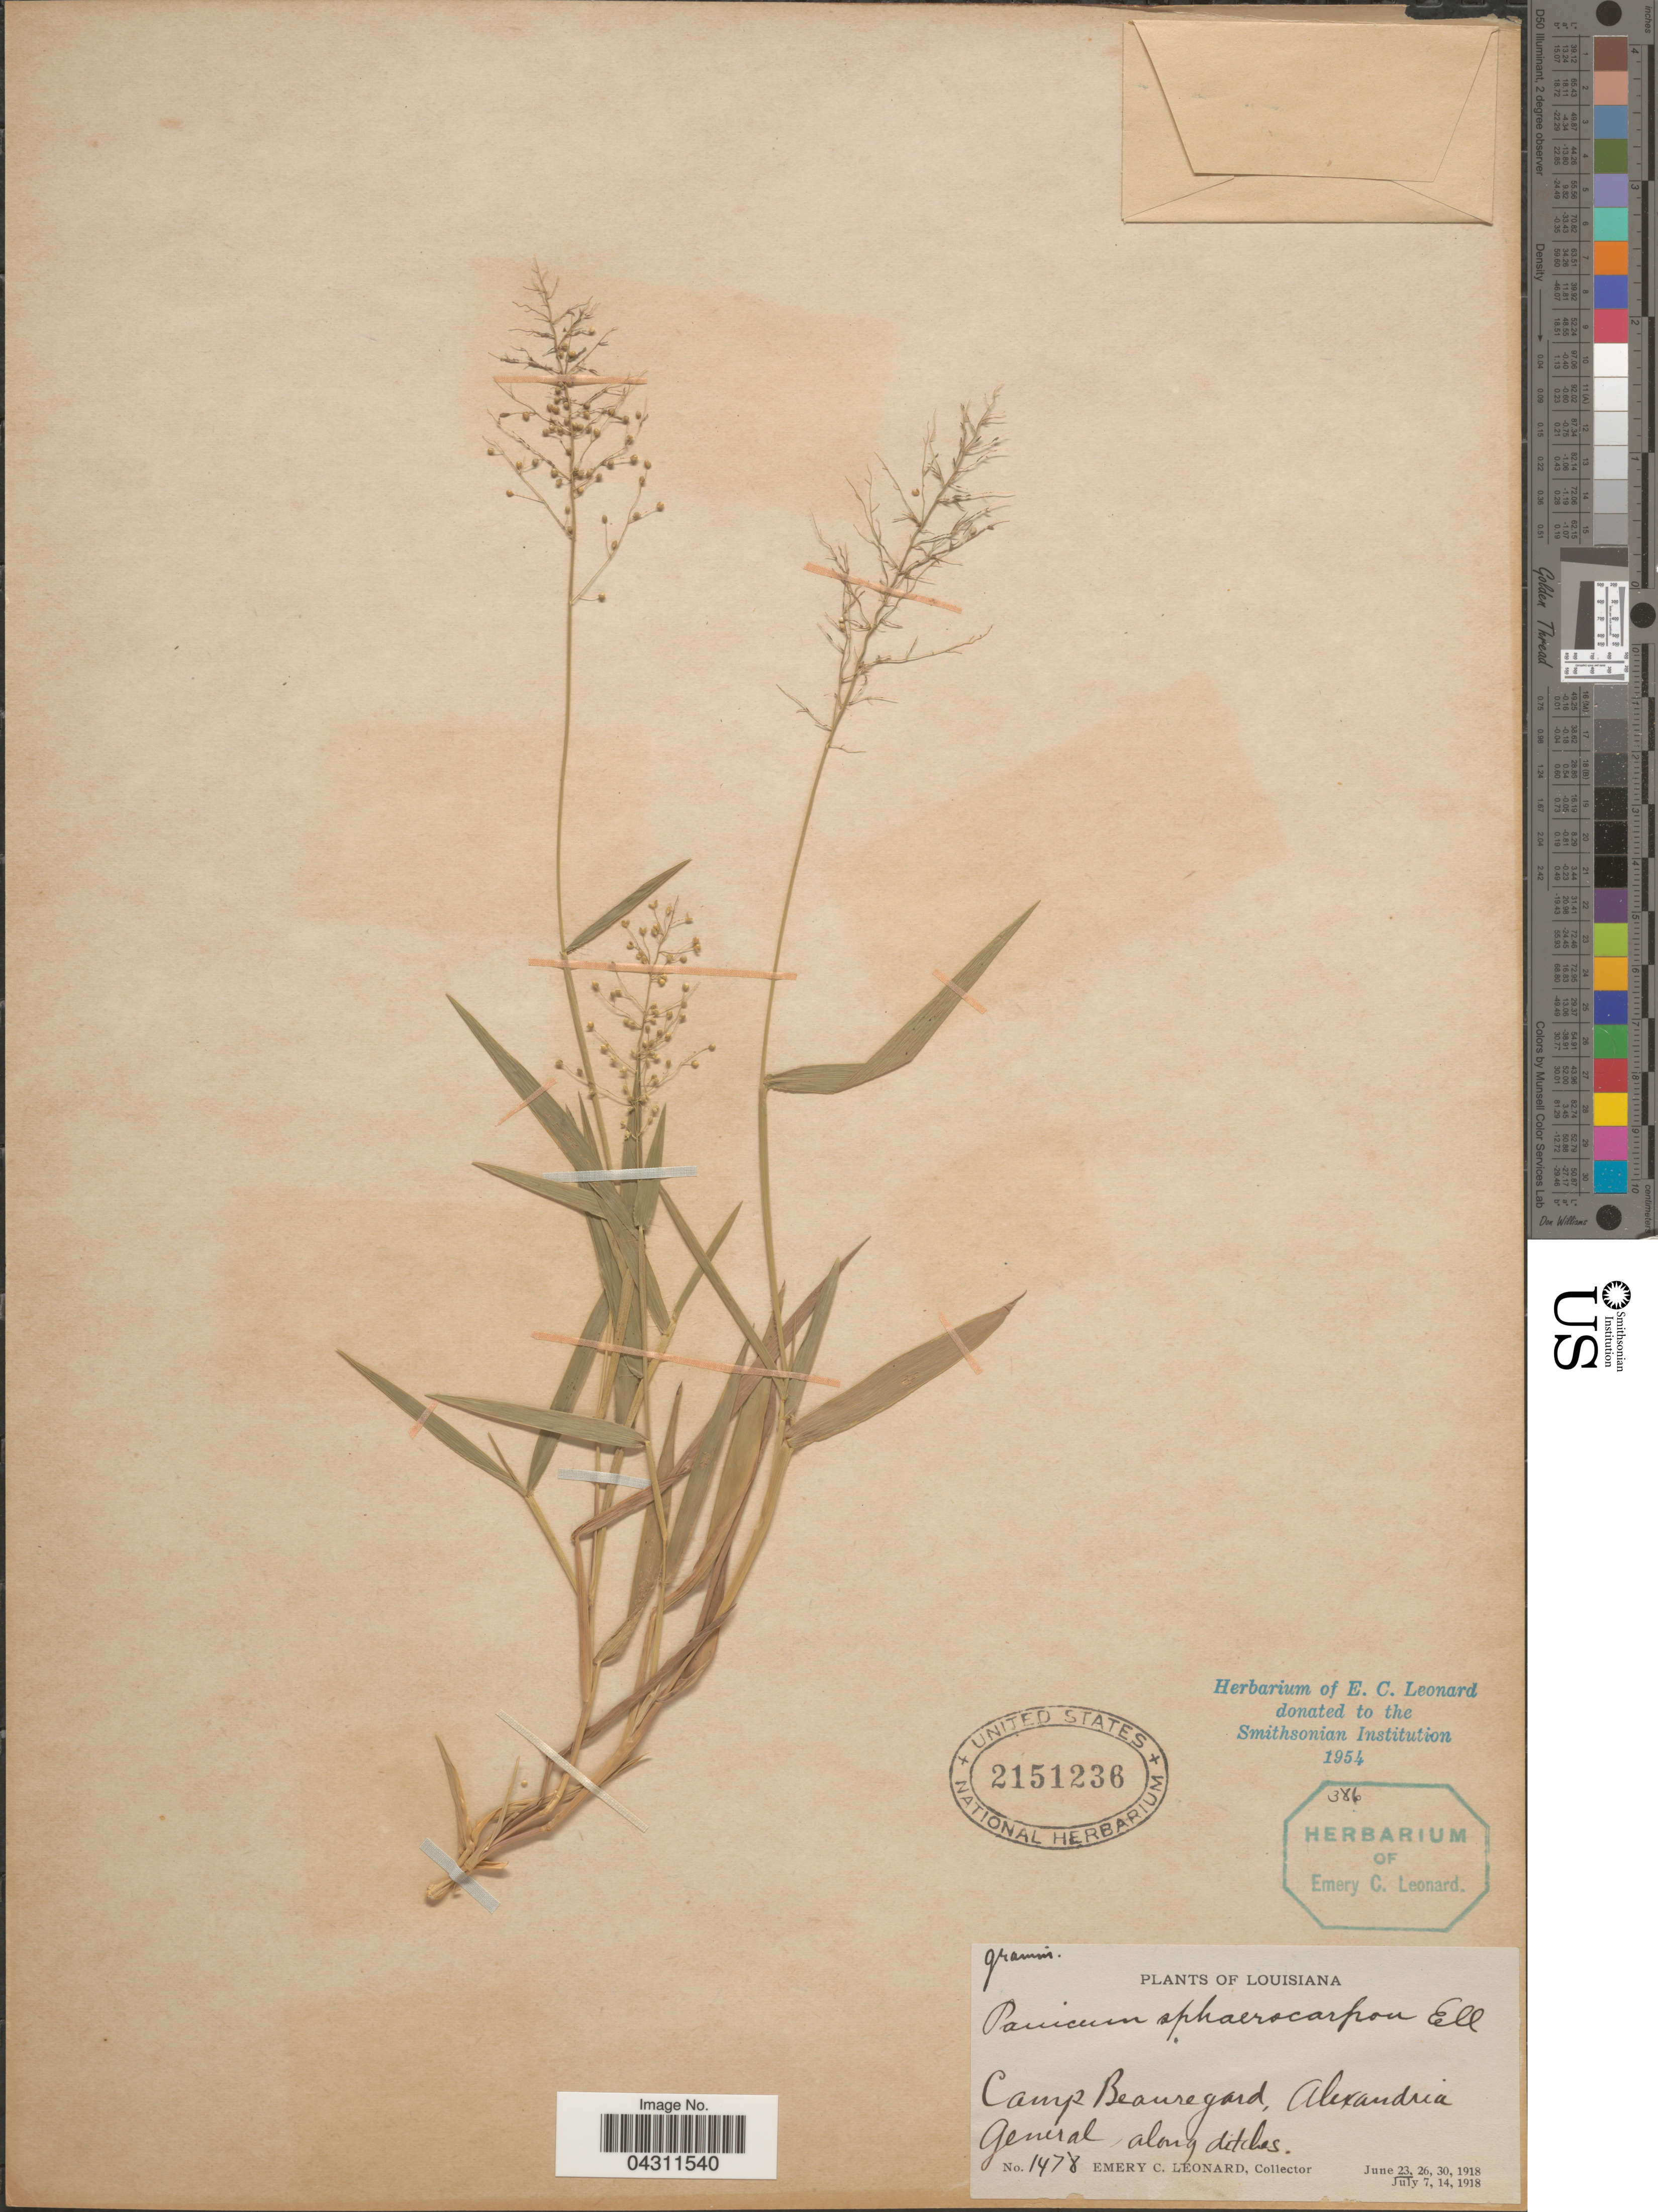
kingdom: Plantae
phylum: Tracheophyta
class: Liliopsida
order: Poales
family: Poaceae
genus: Dichanthelium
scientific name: Dichanthelium sphaerocarpon var. sphaerocarpon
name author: (Elliott) Gould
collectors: E. C. Leonard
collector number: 1478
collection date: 1918-06-23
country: United States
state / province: Louisiana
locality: Camp Beauregard, Alexandria General, along ditches.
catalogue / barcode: US 2151236